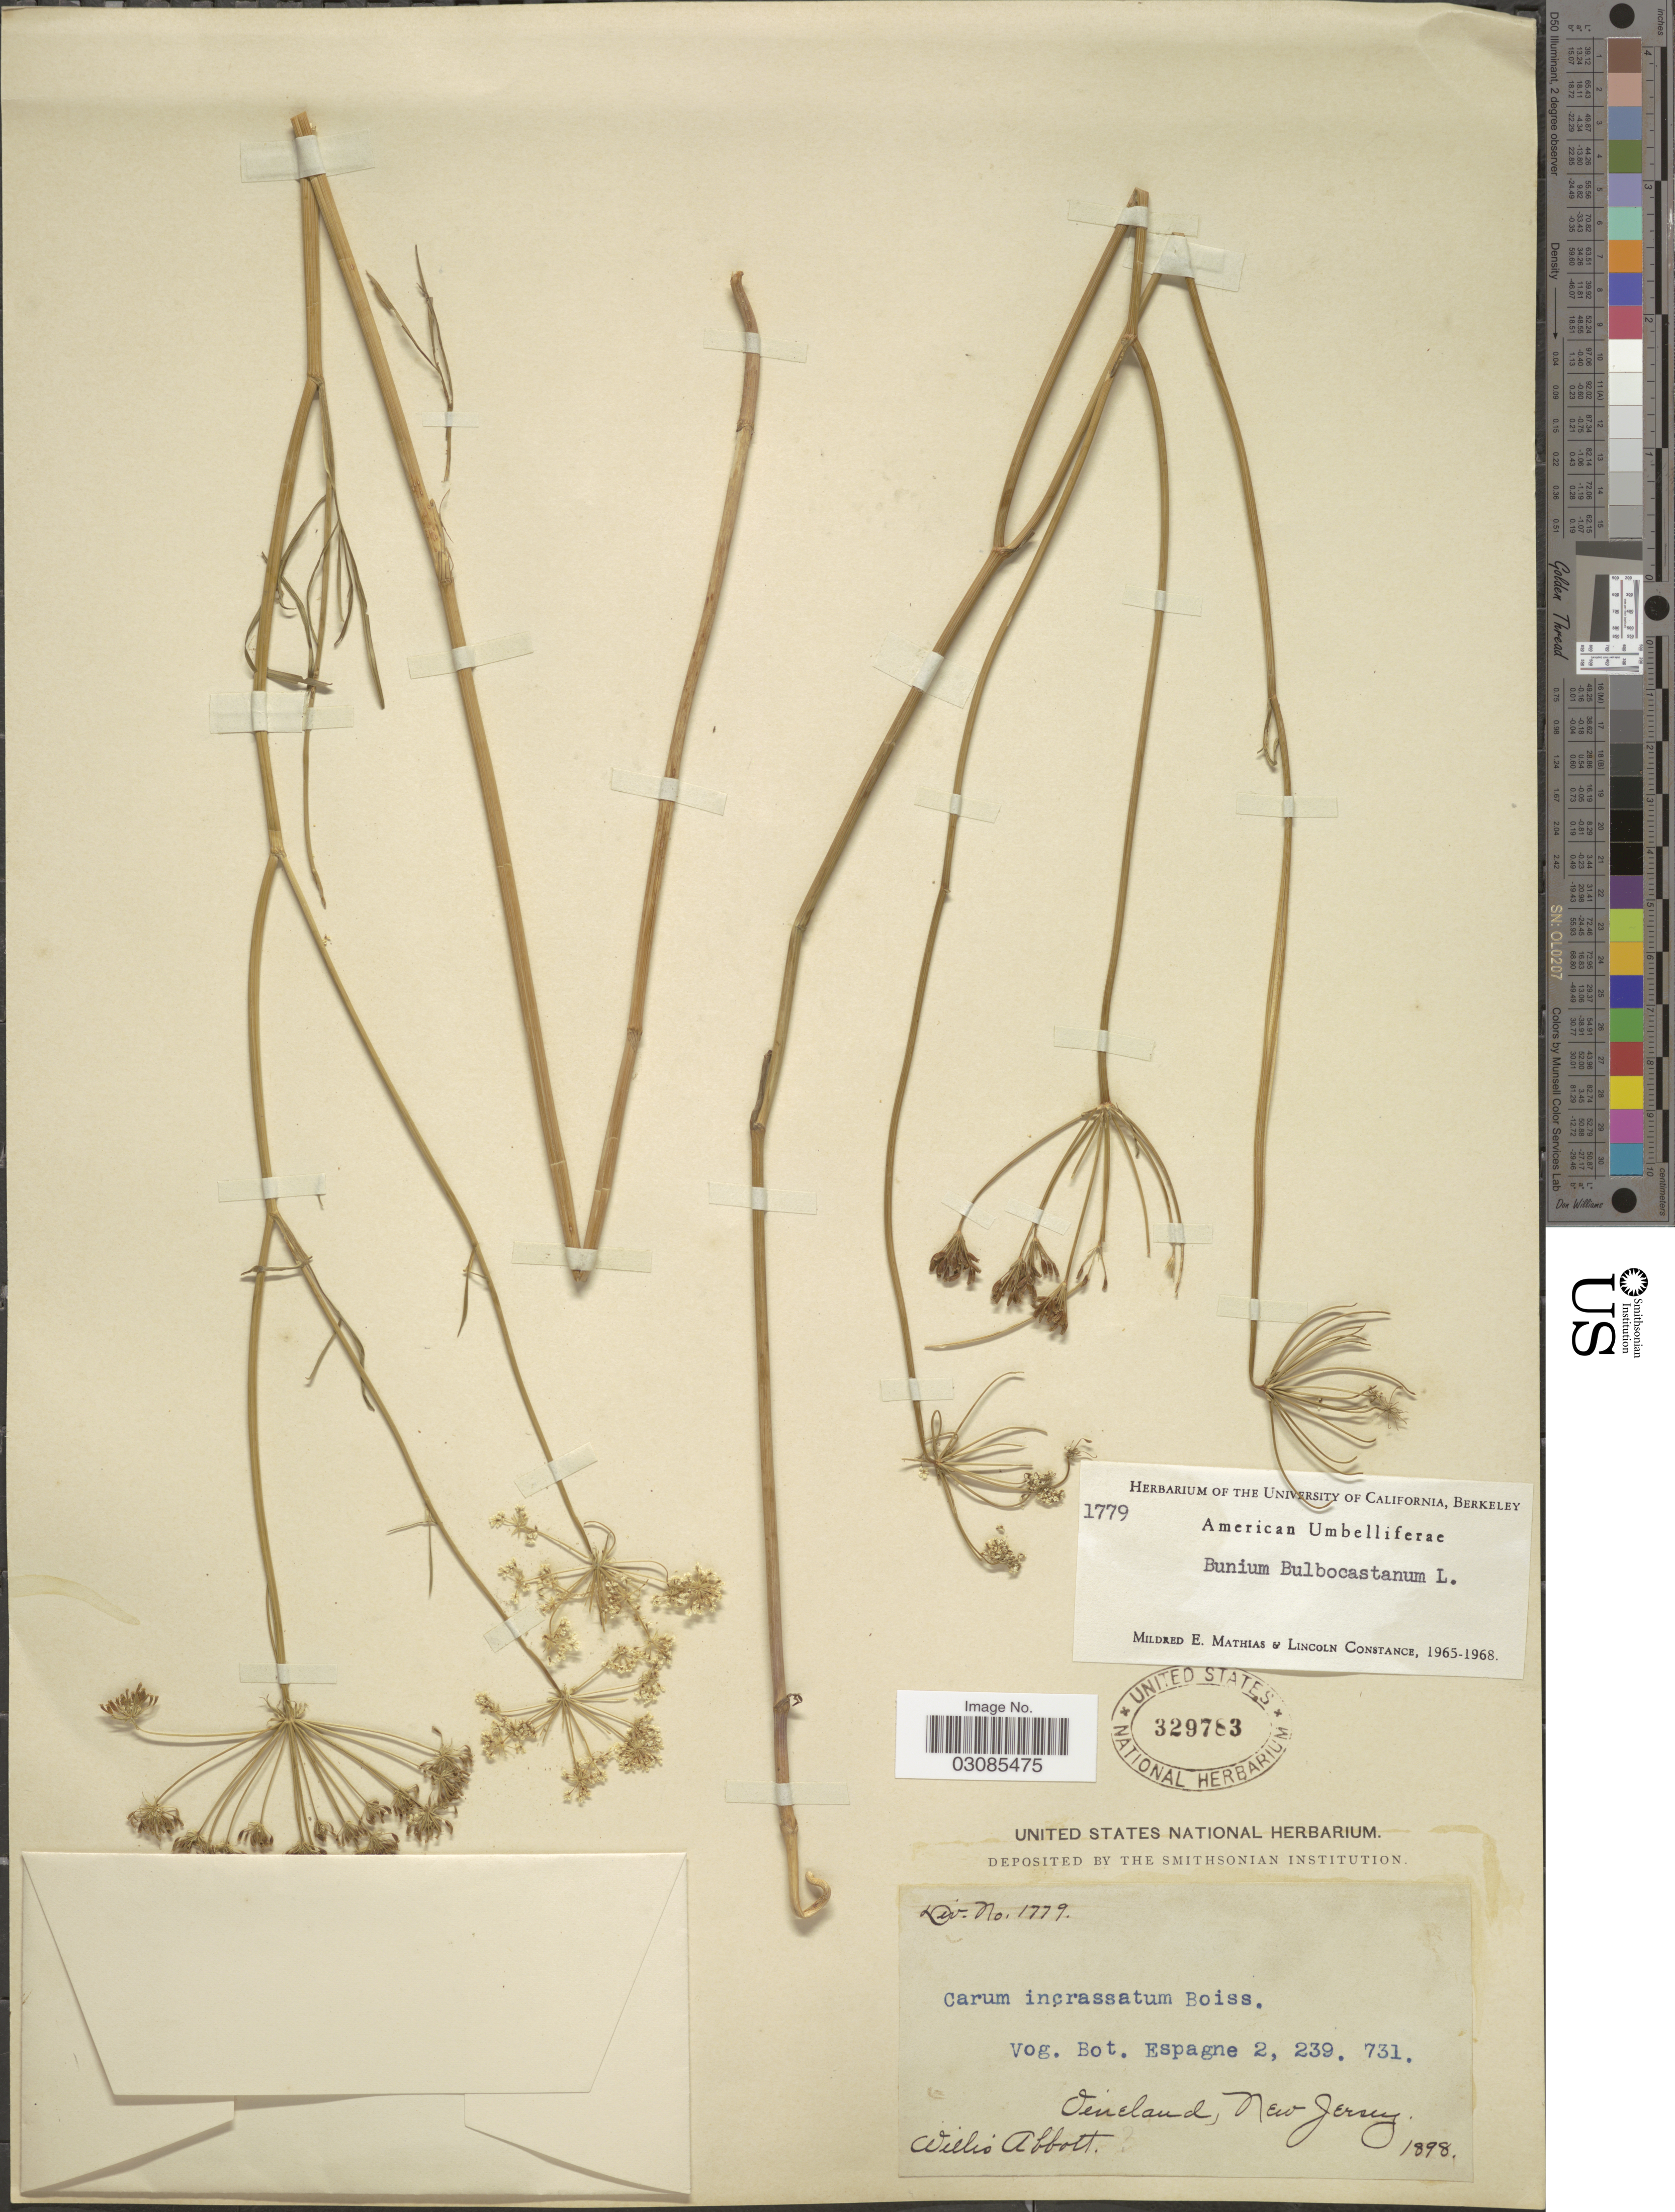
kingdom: Plantae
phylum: Tracheophyta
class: Magnoliopsida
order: Apiales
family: Apiaceae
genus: Bunium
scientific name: Bunium bulbocastanum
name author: L.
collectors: W. L. Abbott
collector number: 1779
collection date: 1898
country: United States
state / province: New Jersey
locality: Vineland.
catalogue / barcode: US 329783